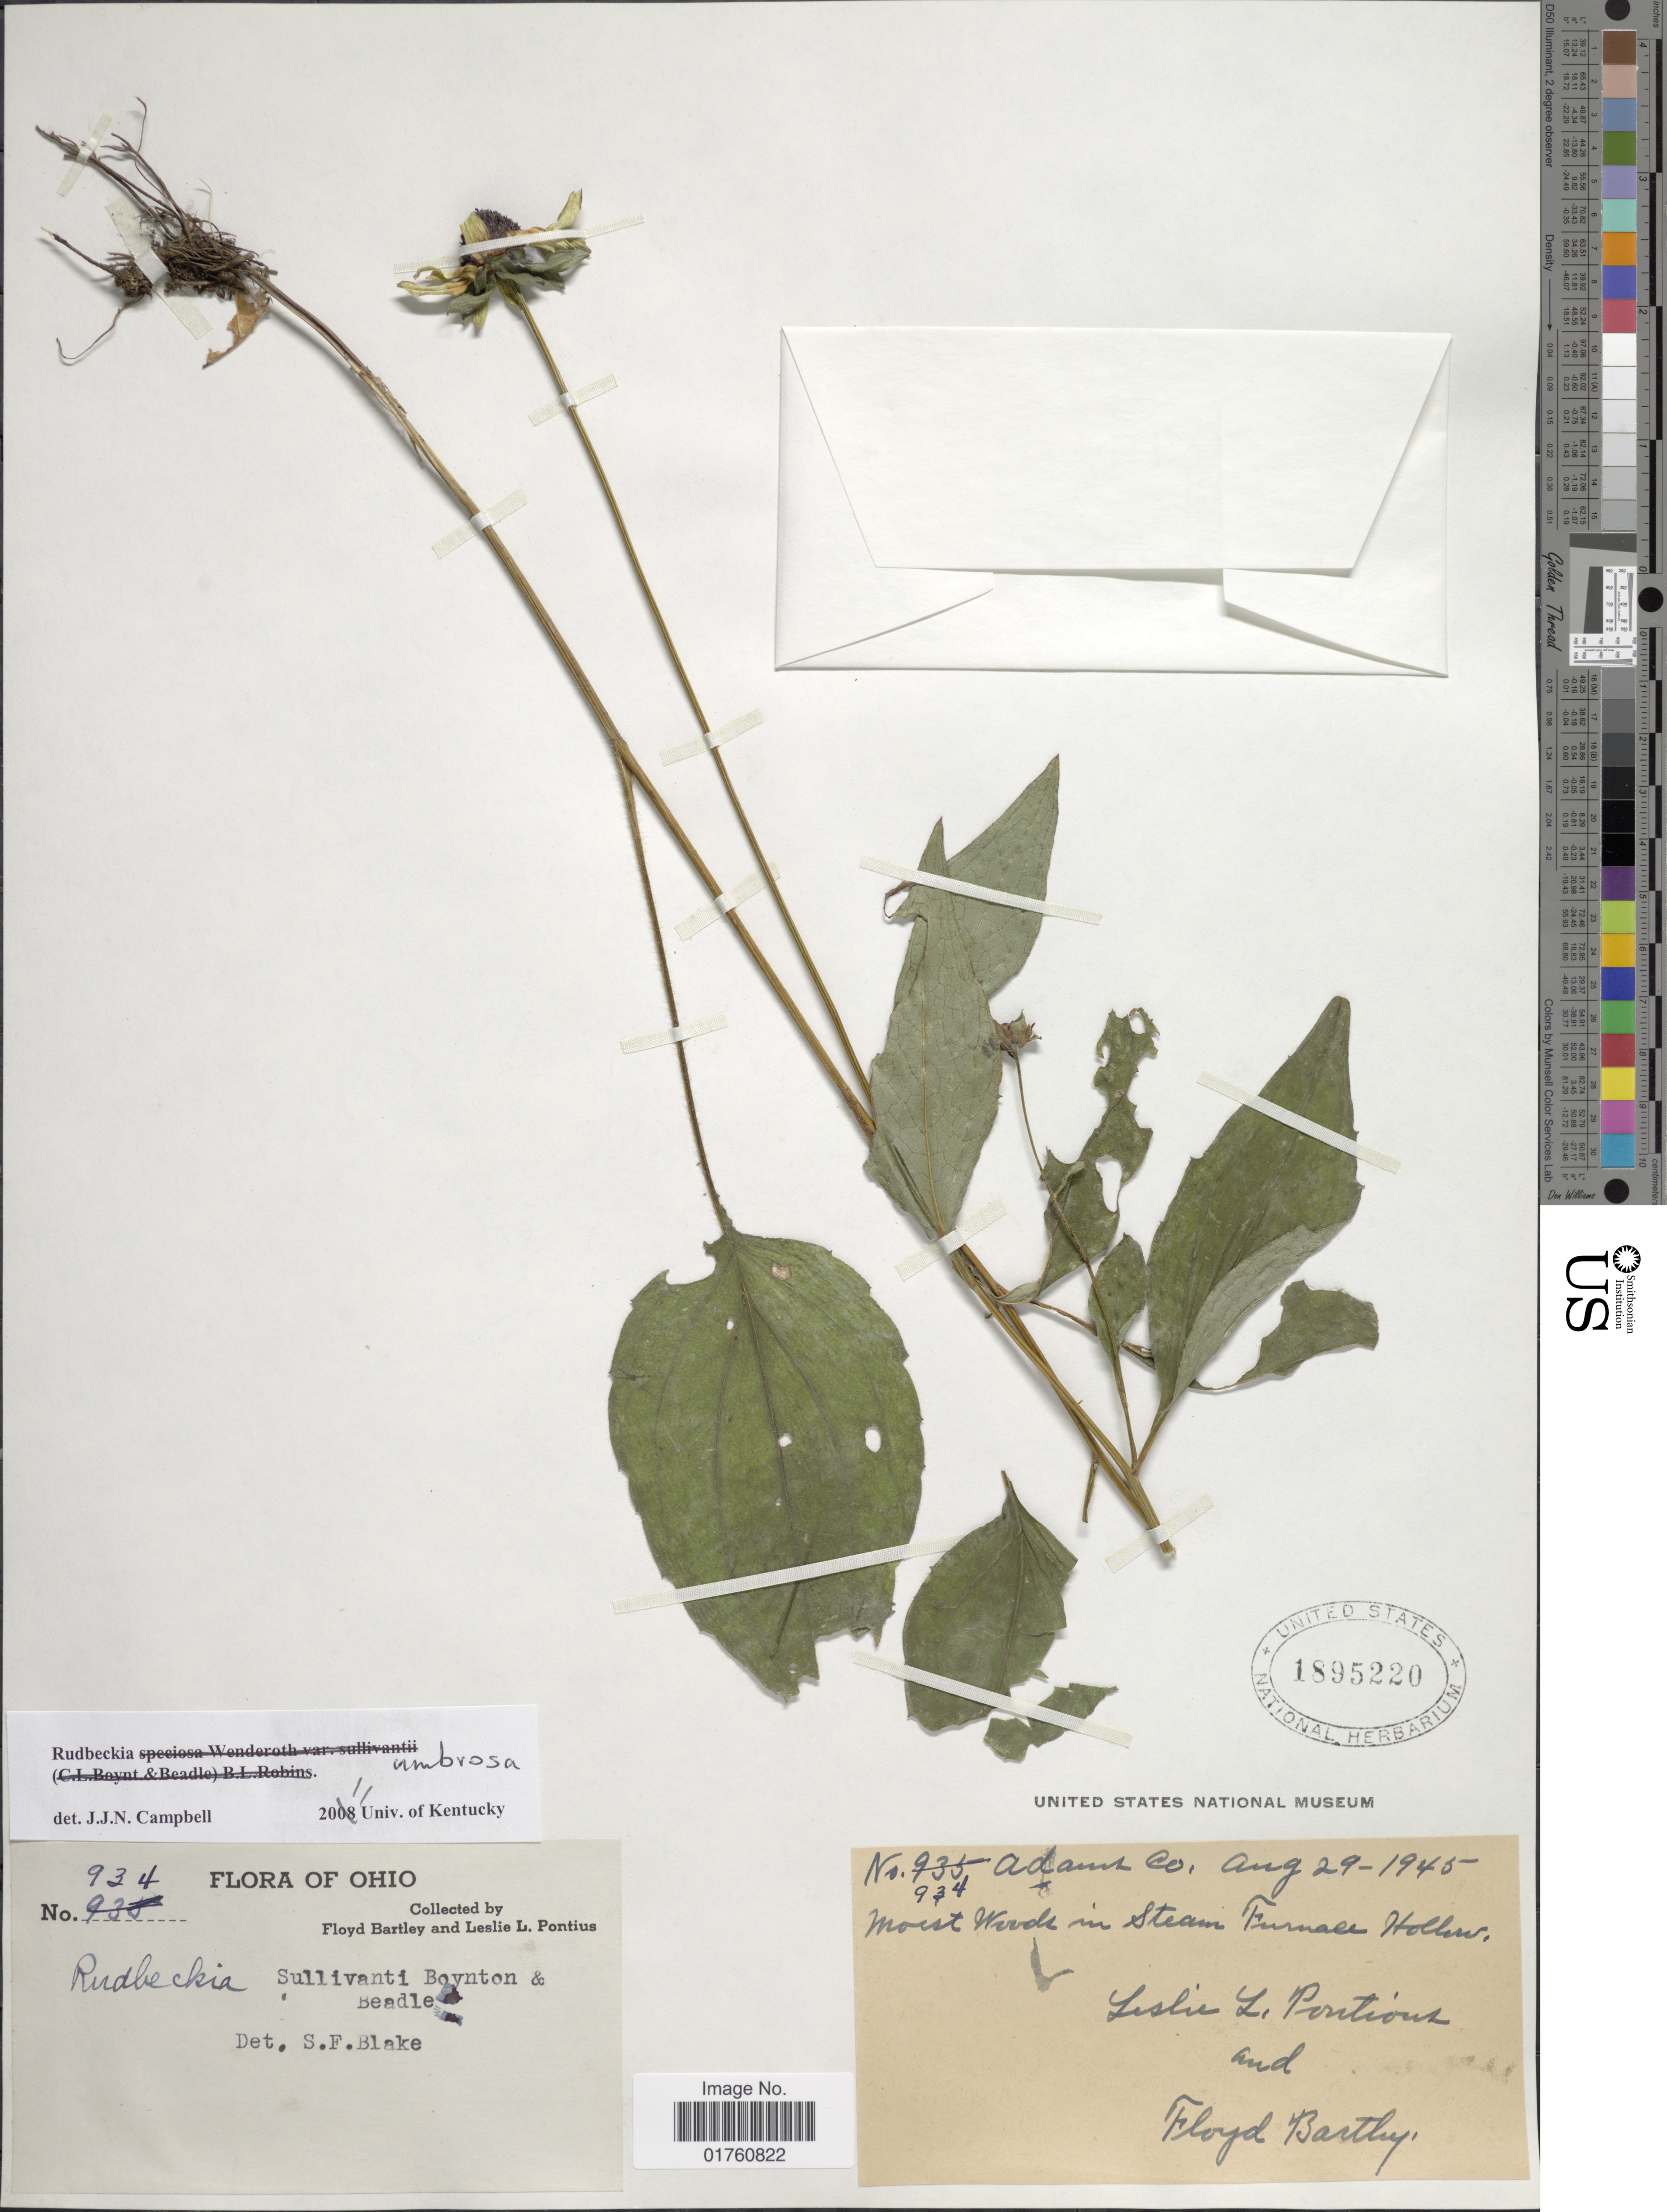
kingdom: Plantae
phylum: Tracheophyta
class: Magnoliopsida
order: Asterales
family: Asteraceae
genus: Rudbeckia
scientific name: Rudbeckia fulgida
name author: Aiton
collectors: L. Pontius & F. Bartley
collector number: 934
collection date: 1945-08-29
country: United States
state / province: Ohio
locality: Adams Co, Moist woods in stream Furmace Hollow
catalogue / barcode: US 1895220